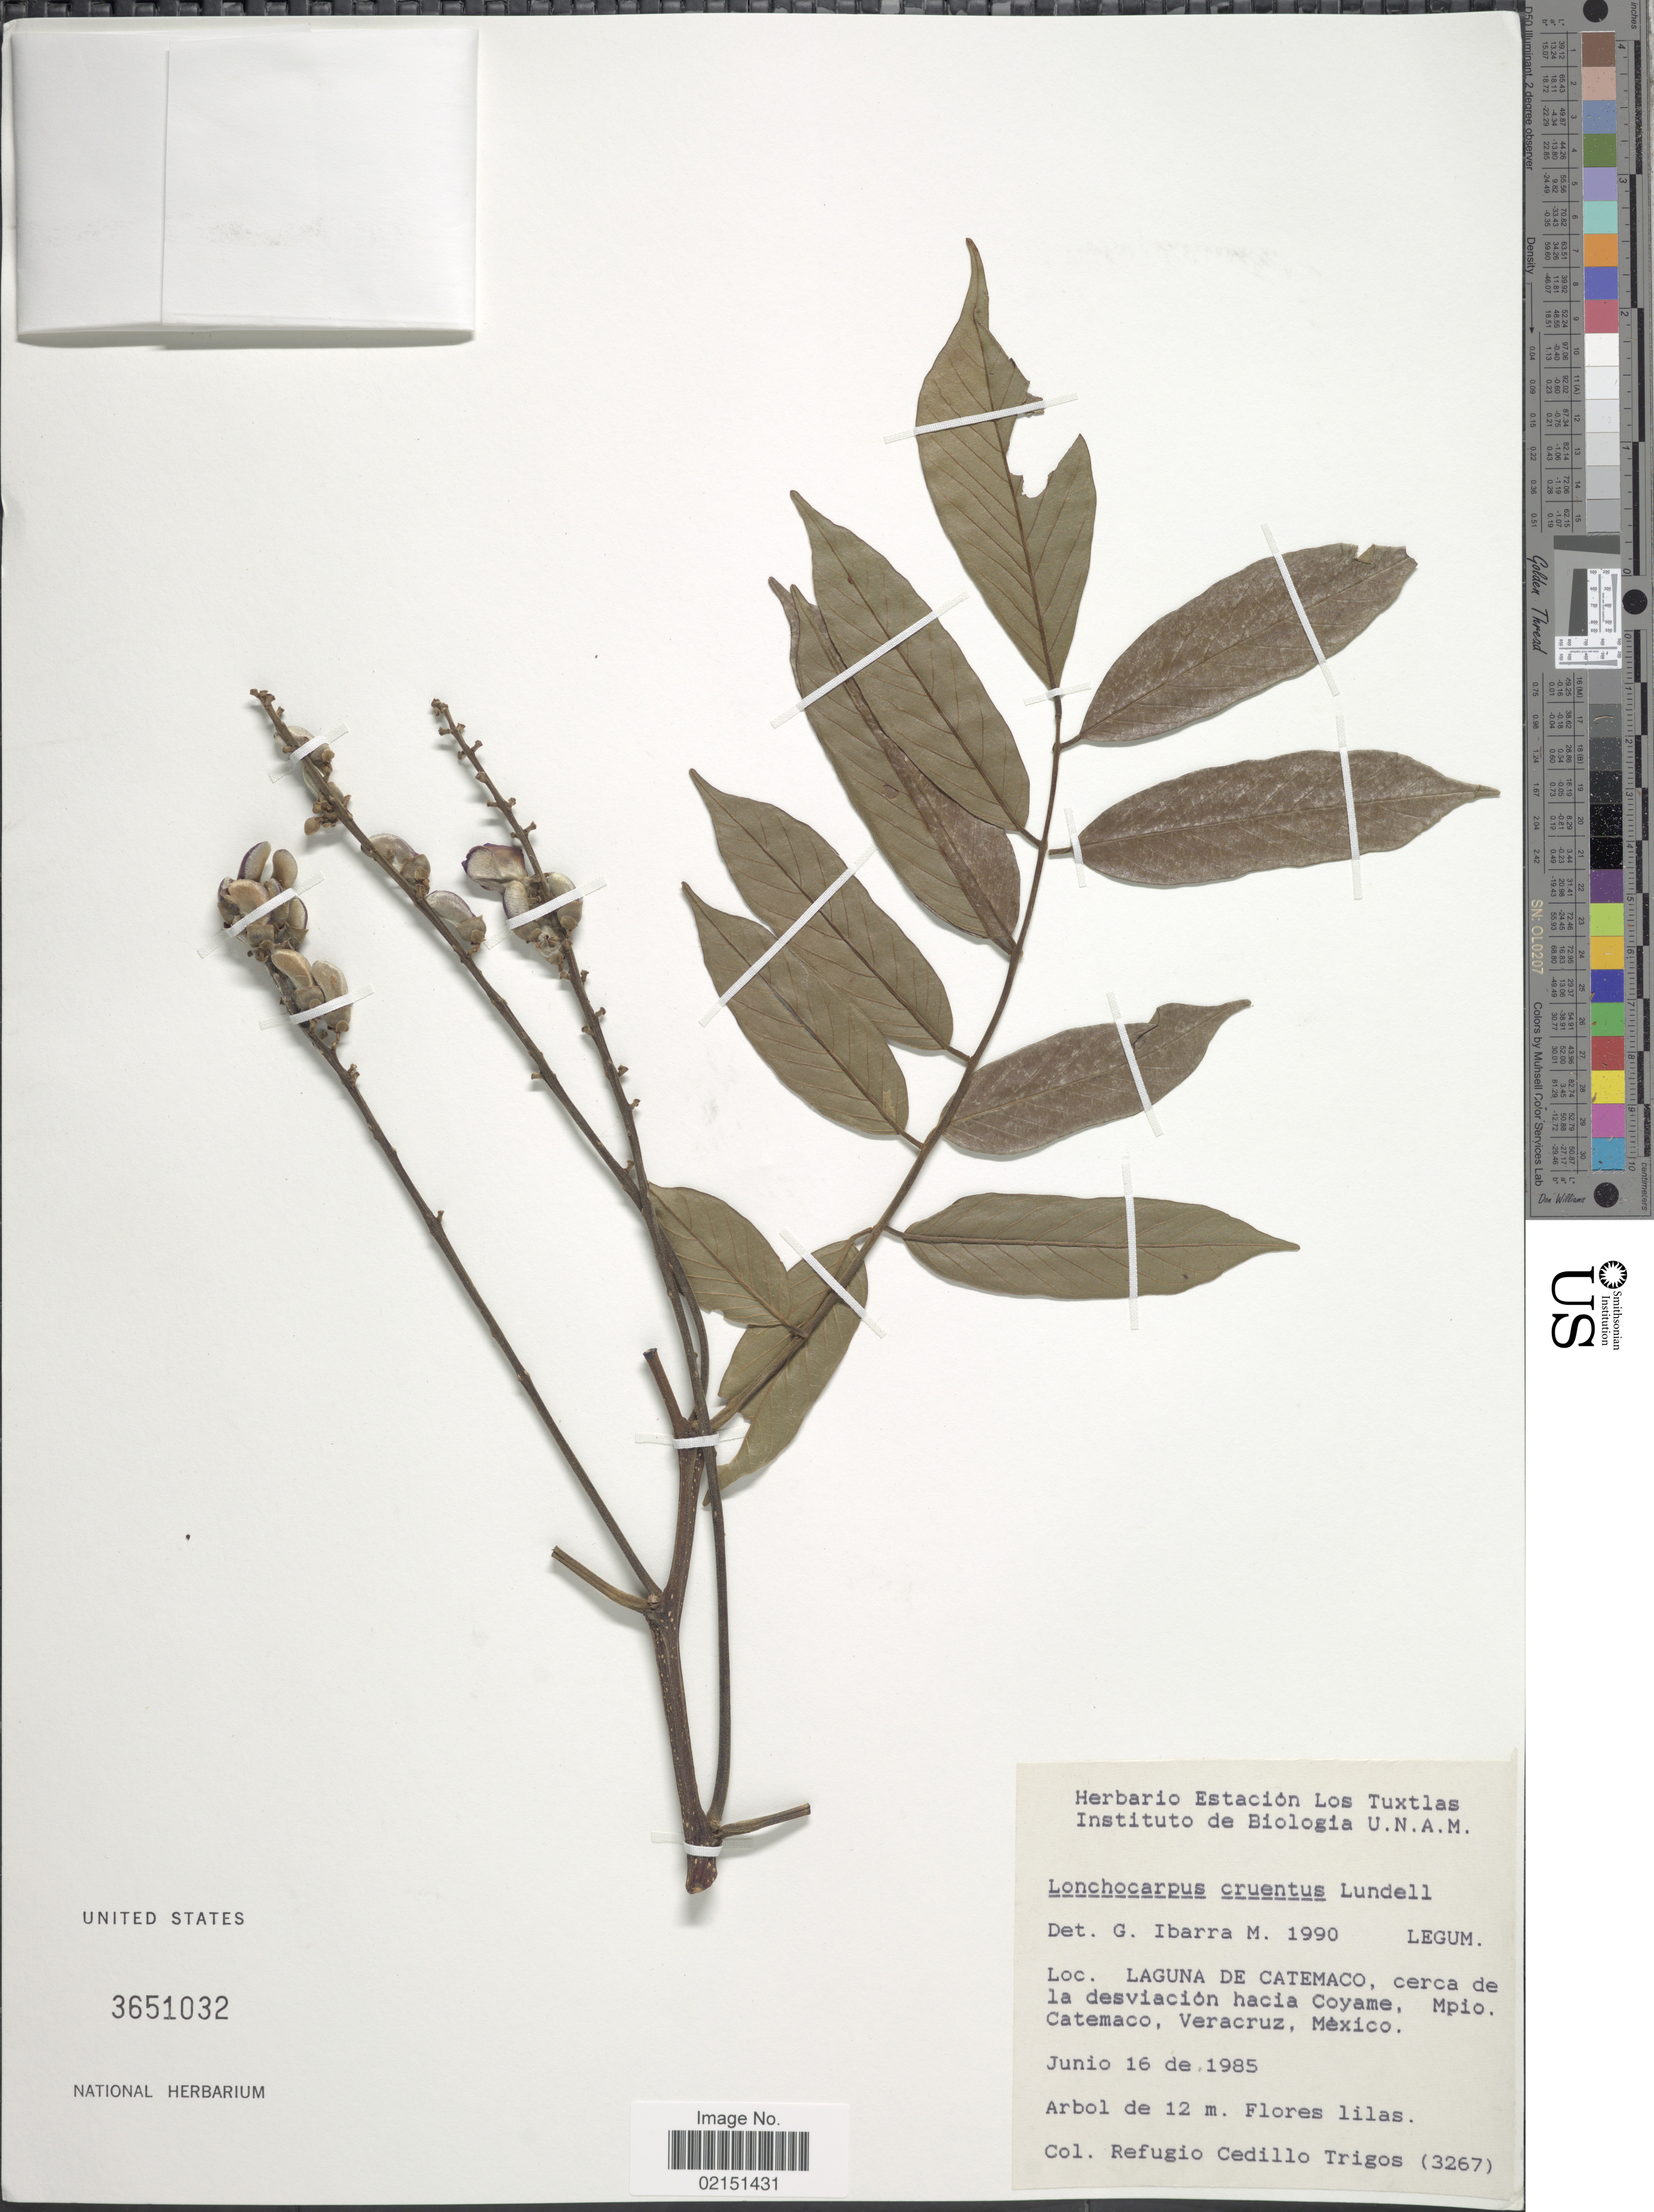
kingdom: Plantae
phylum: Tracheophyta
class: Magnoliopsida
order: Fabales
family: Fabaceae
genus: Lonchocarpus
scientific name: Lonchocarpus cruentus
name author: Lundell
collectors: R. CedilloT.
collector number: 3267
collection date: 1985-06-16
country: Mexico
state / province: Veracruz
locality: Laguna de Catemaco, cerca de la desviacion hacia Coyame, Mpio. Catemaco, Veracruz, Mexico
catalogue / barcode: US 3651032